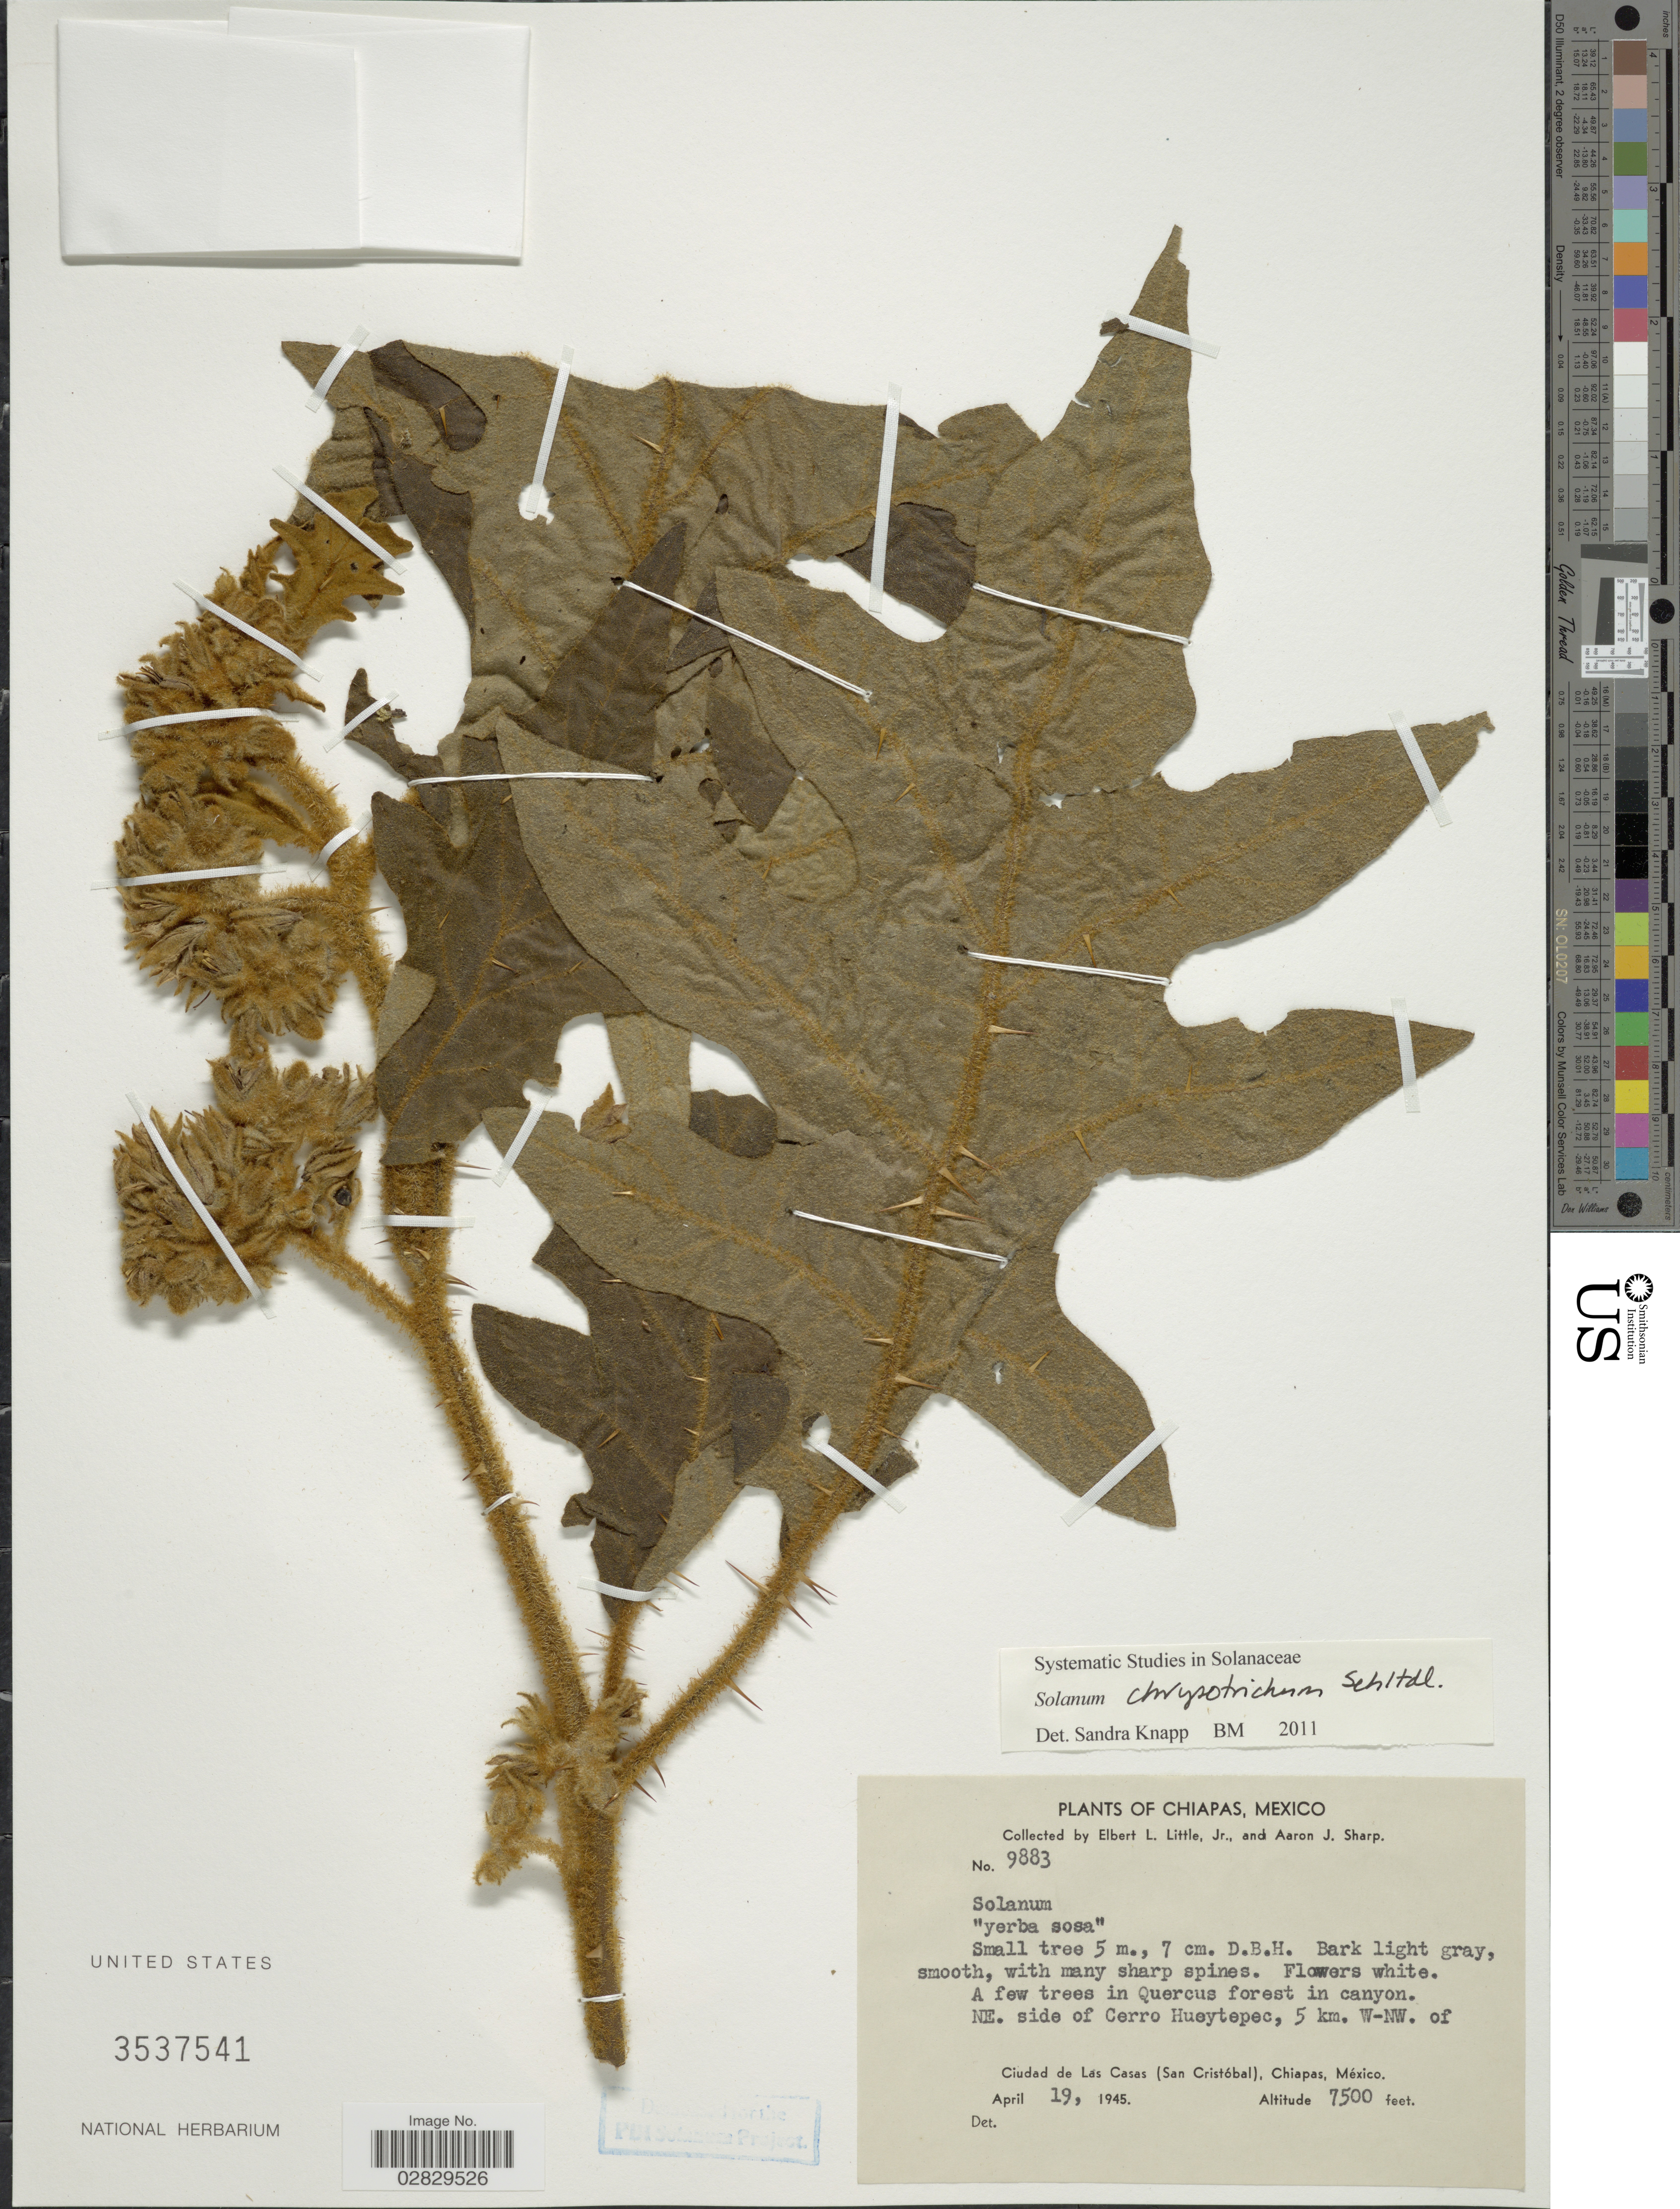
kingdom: Plantae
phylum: Tracheophyta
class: Magnoliopsida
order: Solanales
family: Solanaceae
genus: Solanum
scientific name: Solanum chrysotrichum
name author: Schltdl.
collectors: E. L. Little & Mrs A. J. Sharp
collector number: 9883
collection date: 1945-04-19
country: Mexico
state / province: Chiapas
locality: A few trees in Quercus forest in canyon. NE. side of Cerro Hueytepec, 5 km. W-NW. of Ciudad de Las Casas (San Cristóbal).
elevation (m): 2286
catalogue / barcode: US 3537541